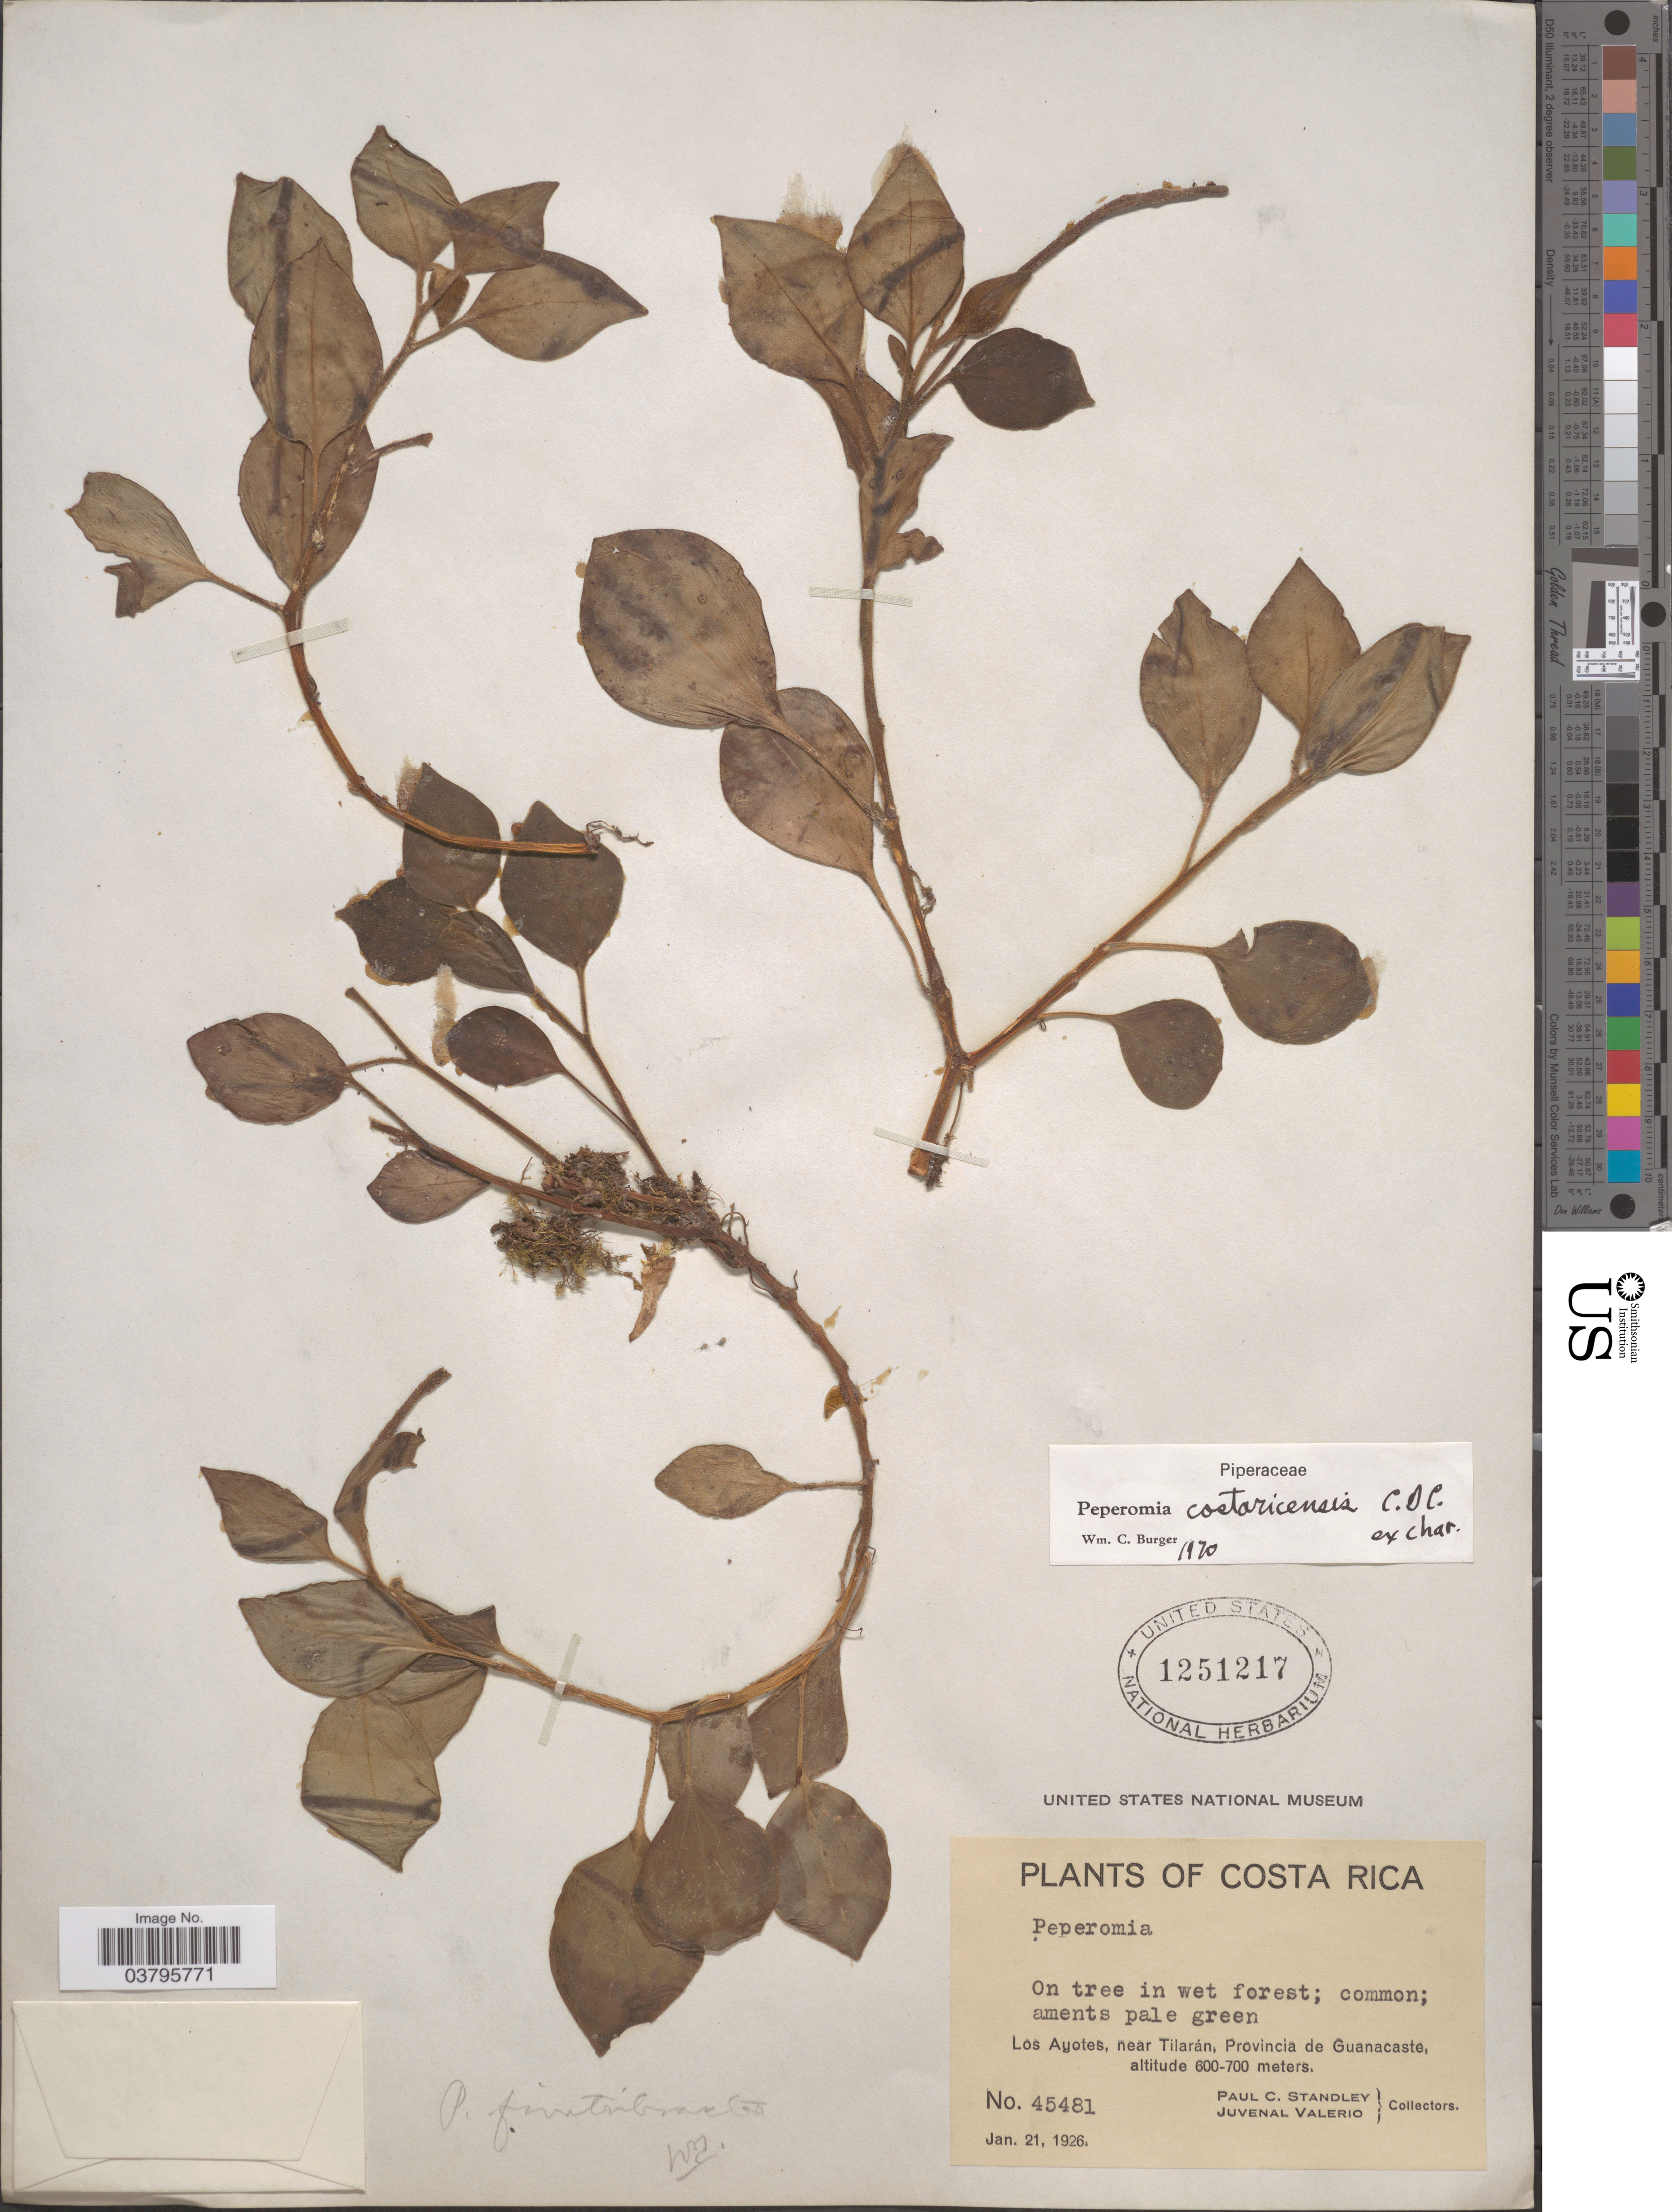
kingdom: Plantae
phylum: Tracheophyta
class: Magnoliopsida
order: Piperales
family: Piperaceae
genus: Peperomia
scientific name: Peperomia hirta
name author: C. DC.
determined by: Jiménez, José Estaban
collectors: P. C. Standley & J. Valerio R.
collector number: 45481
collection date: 1926-01-21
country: Costa Rica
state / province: Guanacaste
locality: Los Ayotes, near Tilarán.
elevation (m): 600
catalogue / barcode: US 1251217